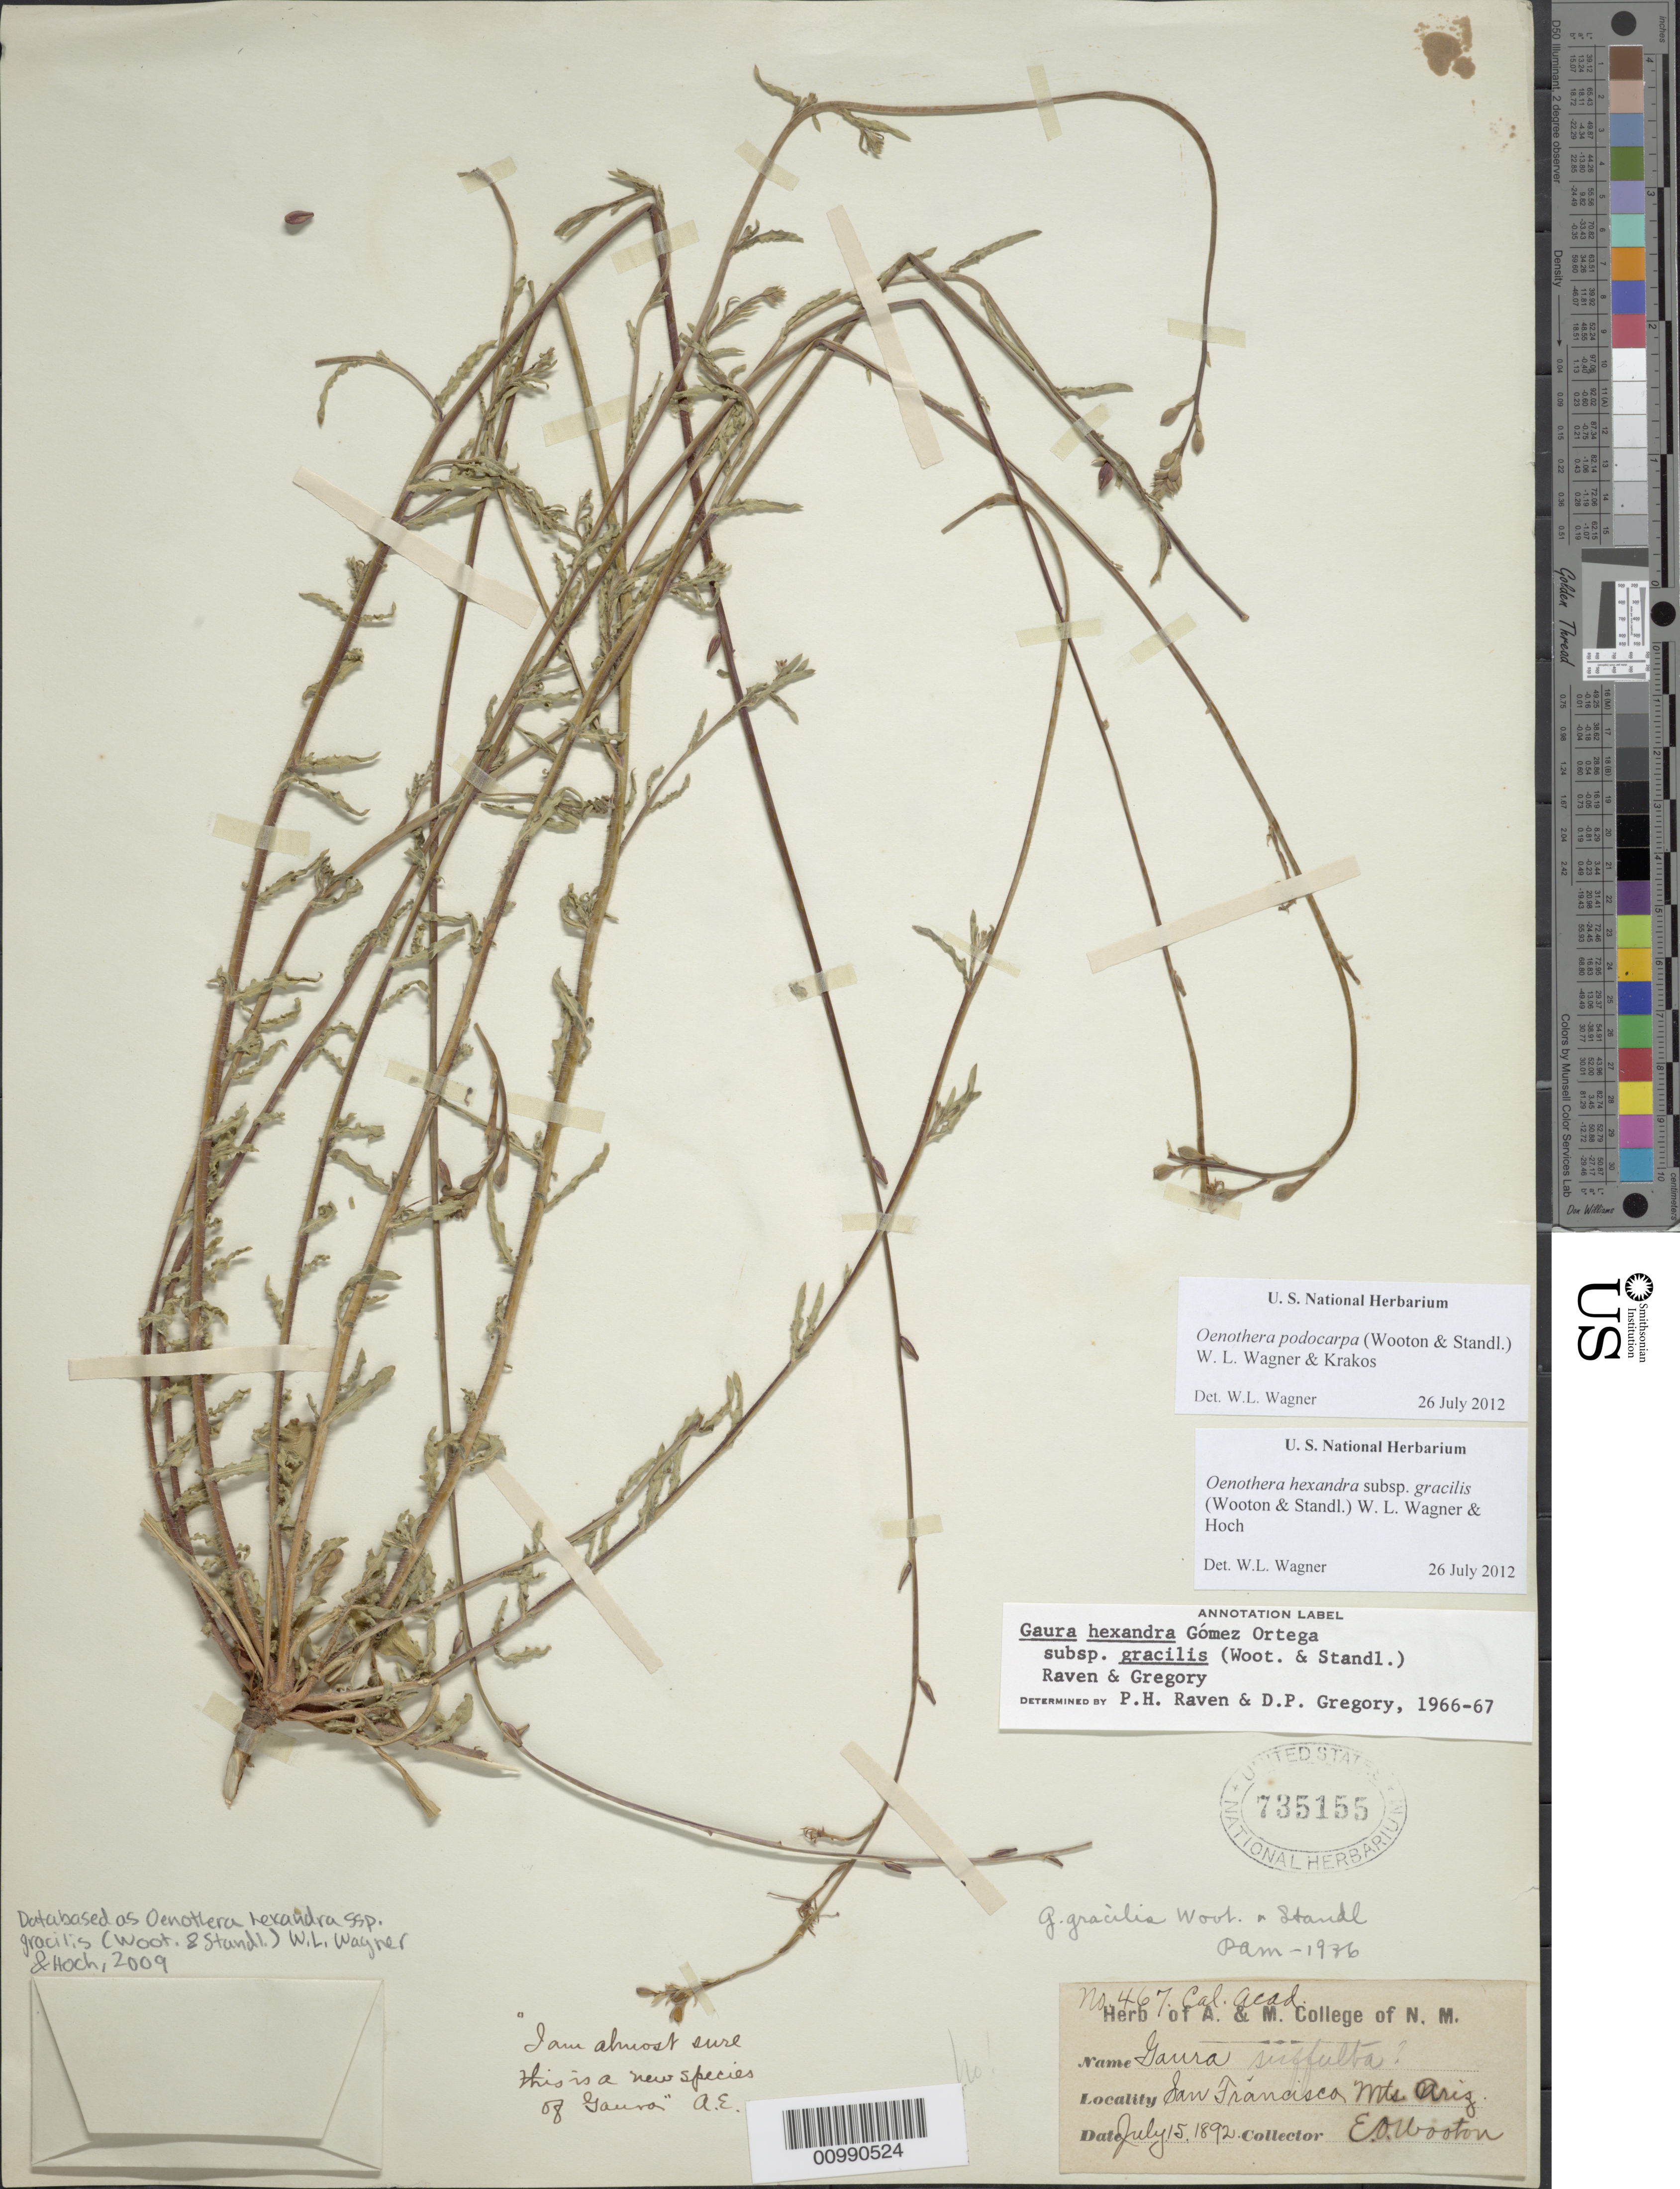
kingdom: Plantae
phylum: Tracheophyta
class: Magnoliopsida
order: Myrtales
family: Onagraceae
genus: Oenothera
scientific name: Oenothera podocarpa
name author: (Wooton & Standl.) Krakos & W.L. Wagner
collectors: E. O. Wooton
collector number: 467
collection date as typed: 15 Jul 1892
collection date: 1892-07-15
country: United States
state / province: Arizona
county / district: Coconino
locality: San Francisco Mts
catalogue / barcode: US 735155